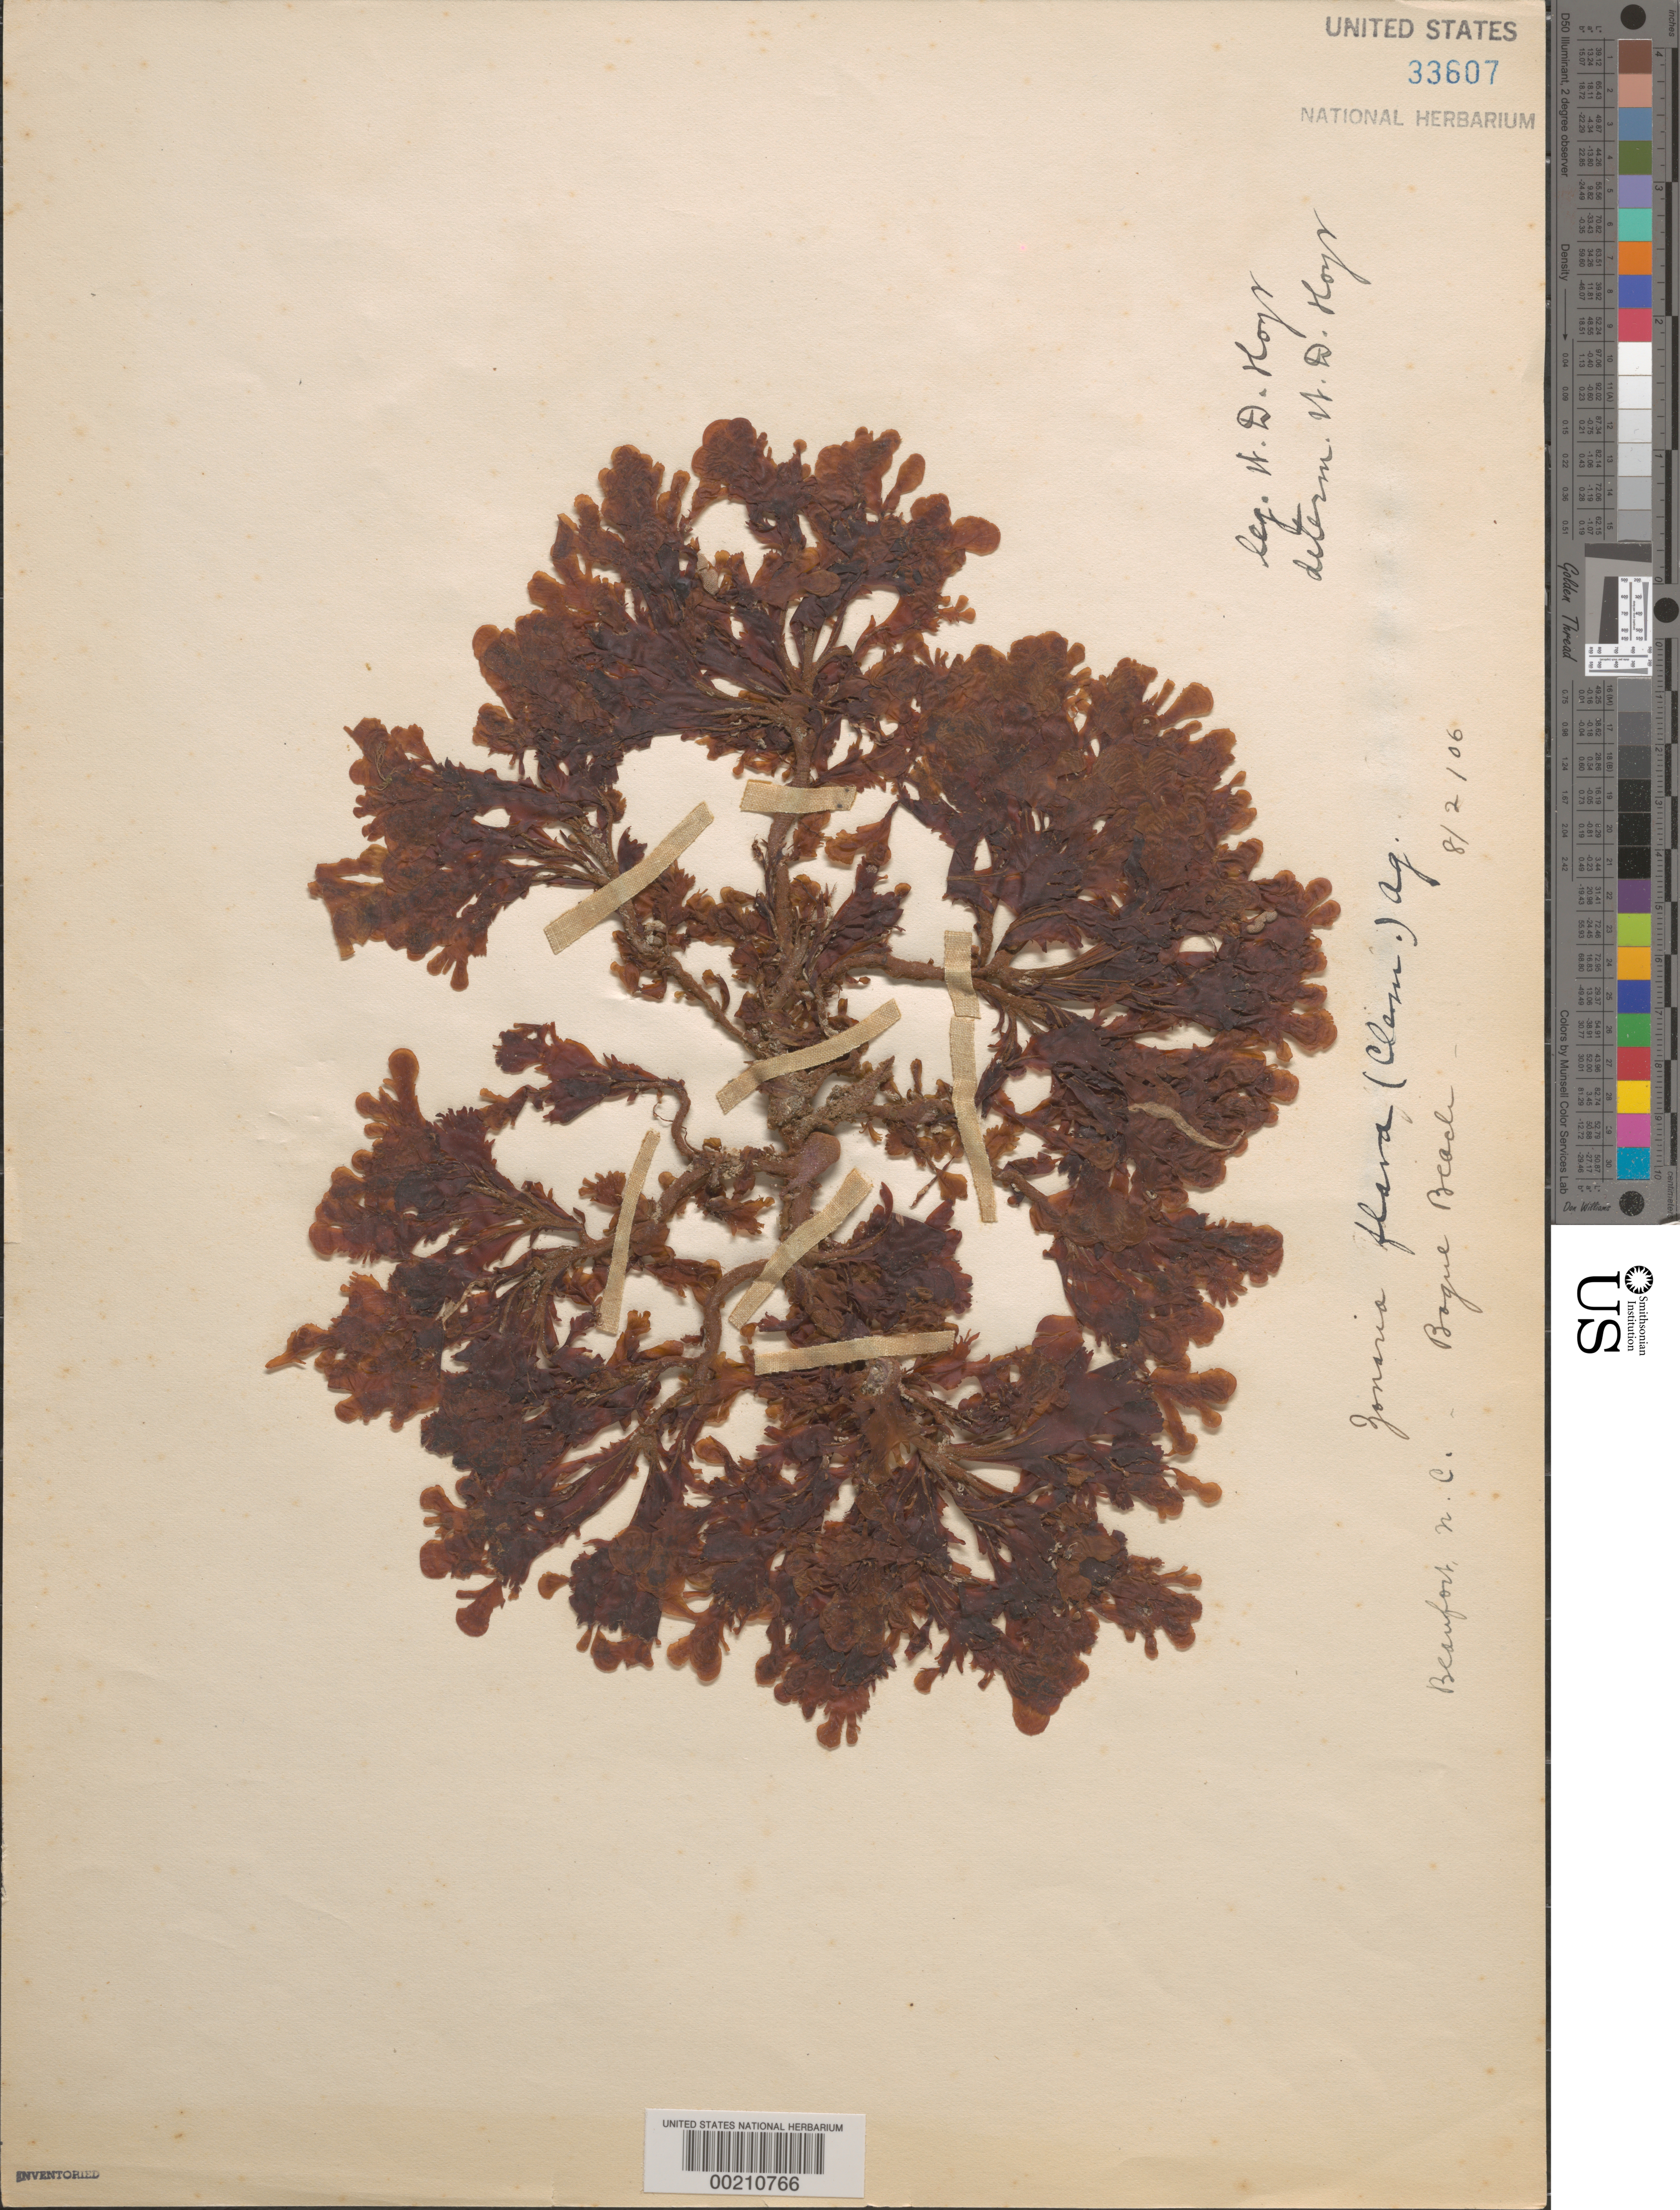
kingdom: Chromista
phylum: Ochrophyta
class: Phaeophyceae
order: Dictyotales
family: Dictyotaceae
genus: Zonaria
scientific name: Zonaria tournefortii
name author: (J.V.Lamouroux) Mont.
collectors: W. D. Hoyt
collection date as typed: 02 Aug 1906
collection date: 1906-08-02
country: United States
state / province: North Carolina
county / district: Carteret County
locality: Beaufort, Bogue Beach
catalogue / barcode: US 33607